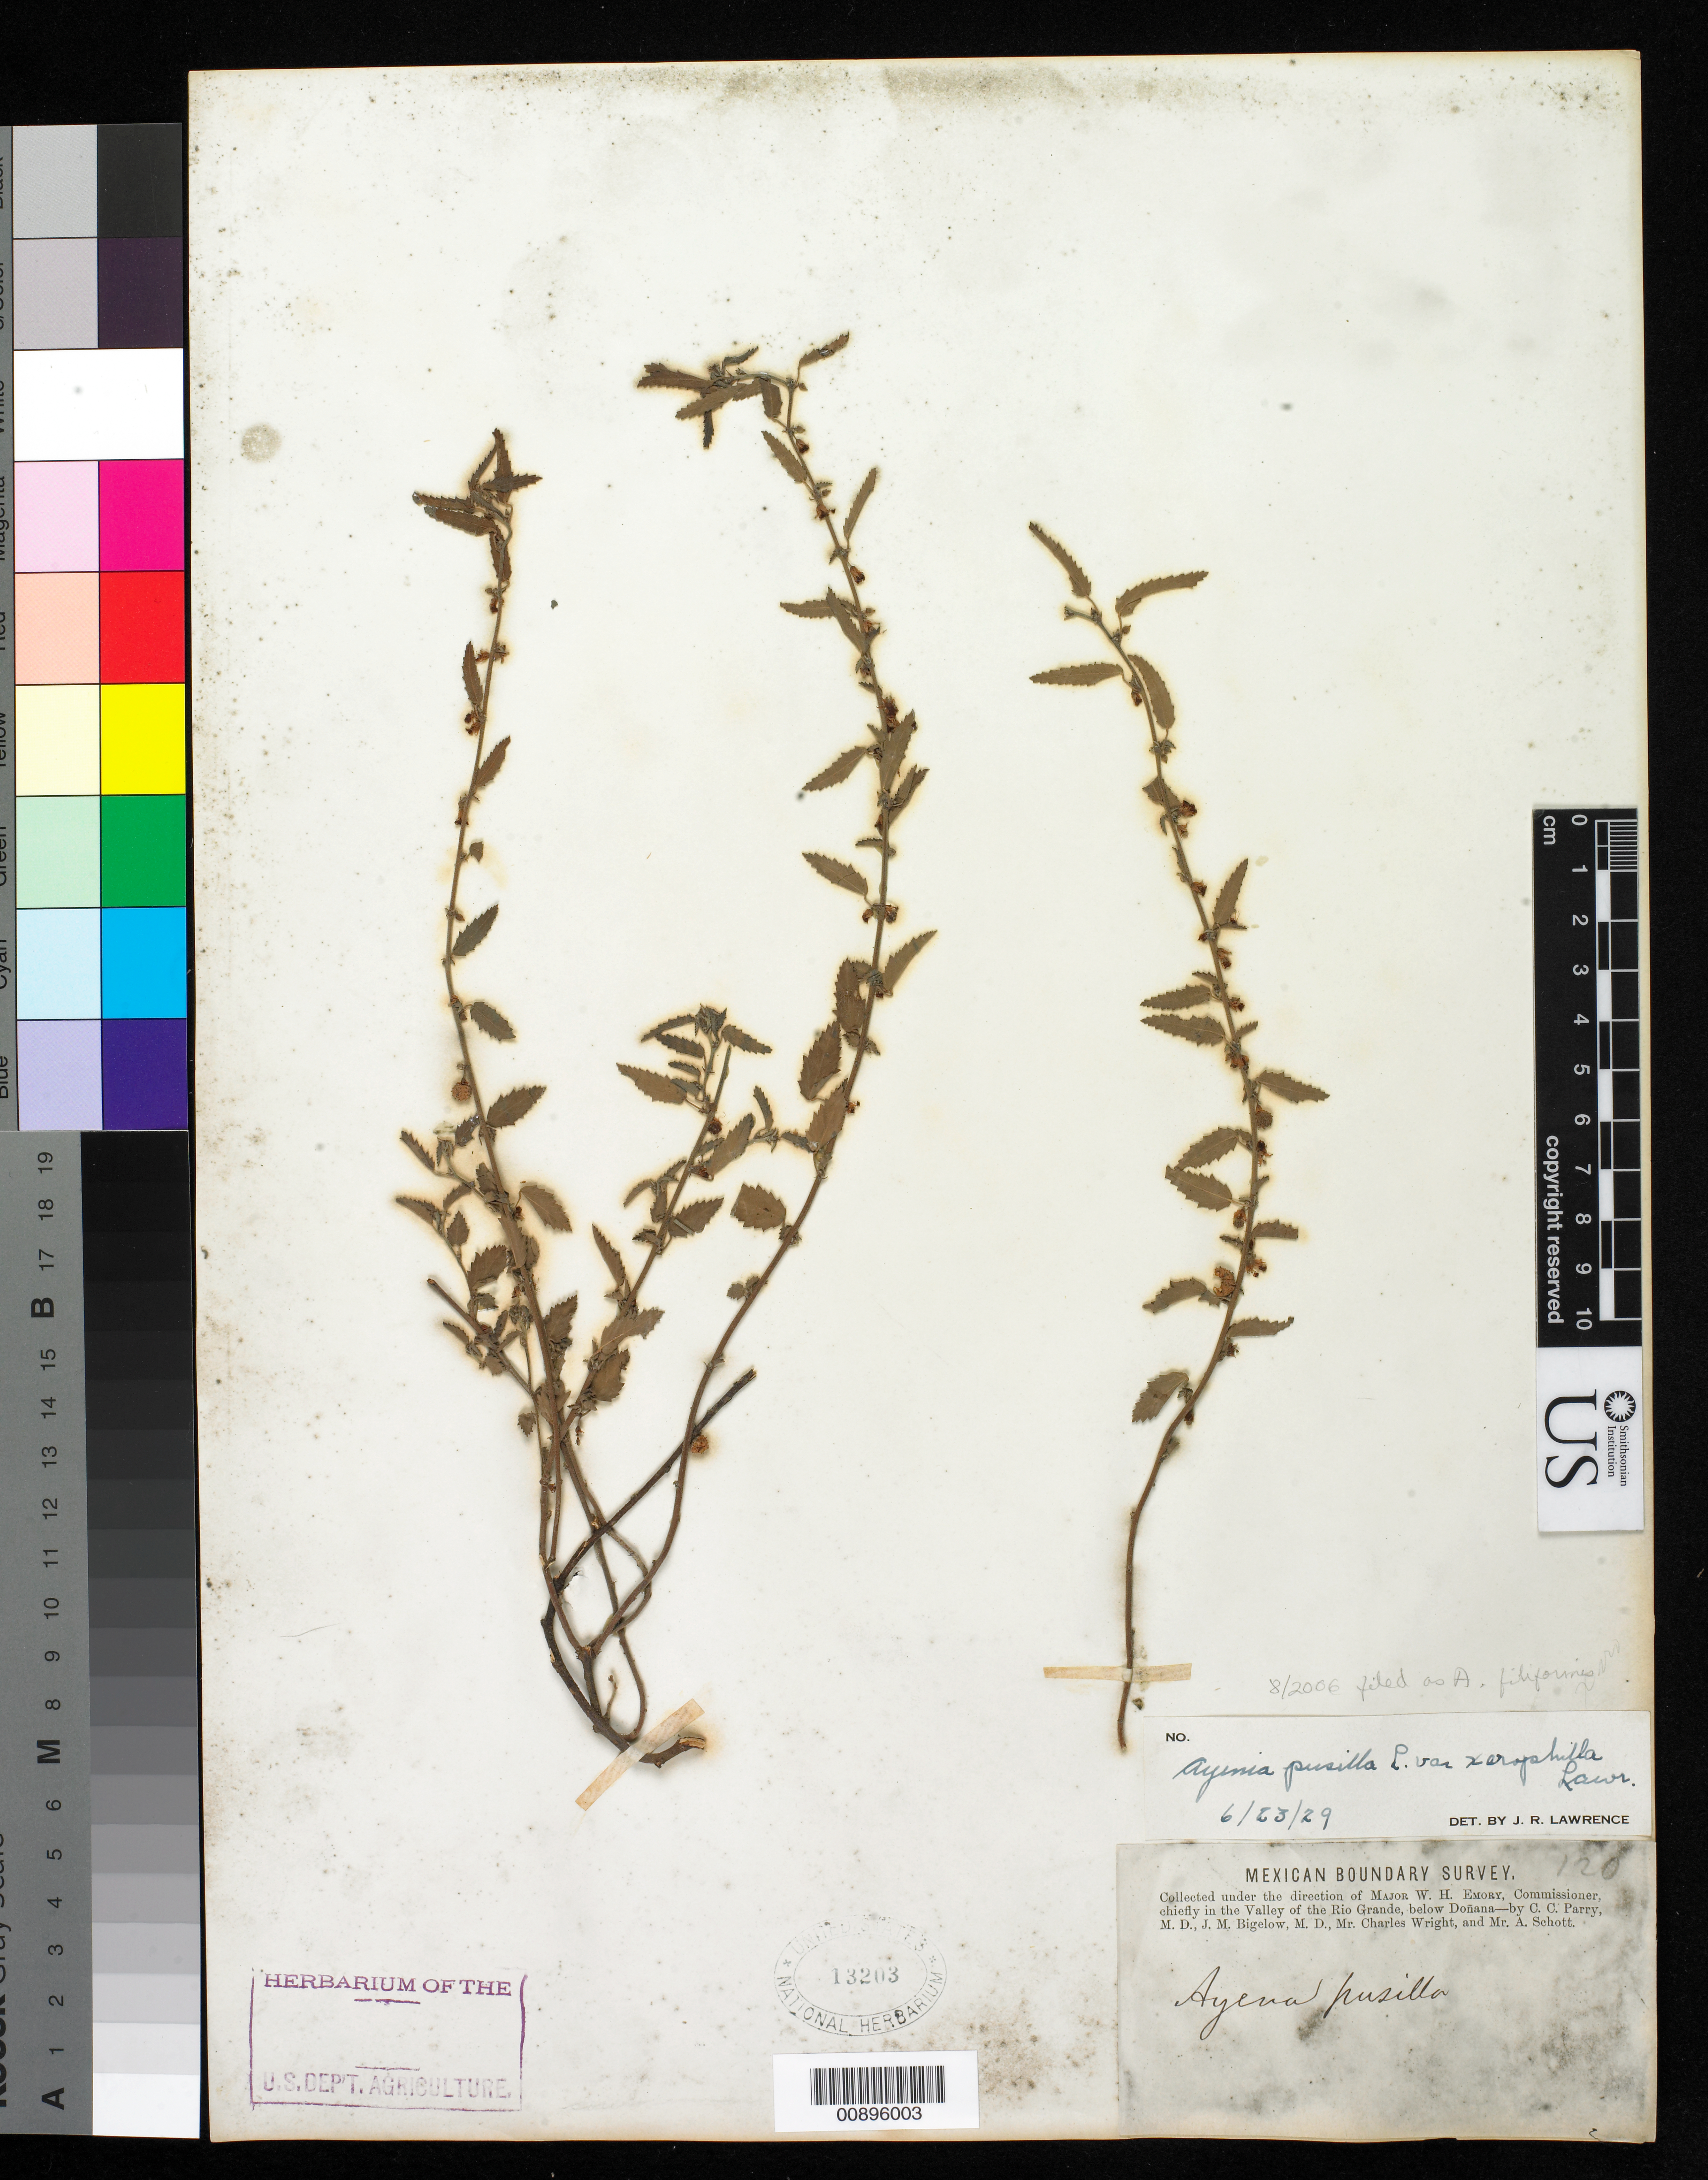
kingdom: Plantae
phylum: Tracheophyta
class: Magnoliopsida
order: Malvales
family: Malvaceae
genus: Ayenia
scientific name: Ayenia filiformis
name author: S. Watson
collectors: C. C. Parry, J. M. Bigelow, C. Wright & A. C. V. Schott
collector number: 120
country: United States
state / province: New Mexico / Texas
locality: Valley of the Rio Grande, below Doñana.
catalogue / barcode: US 13203